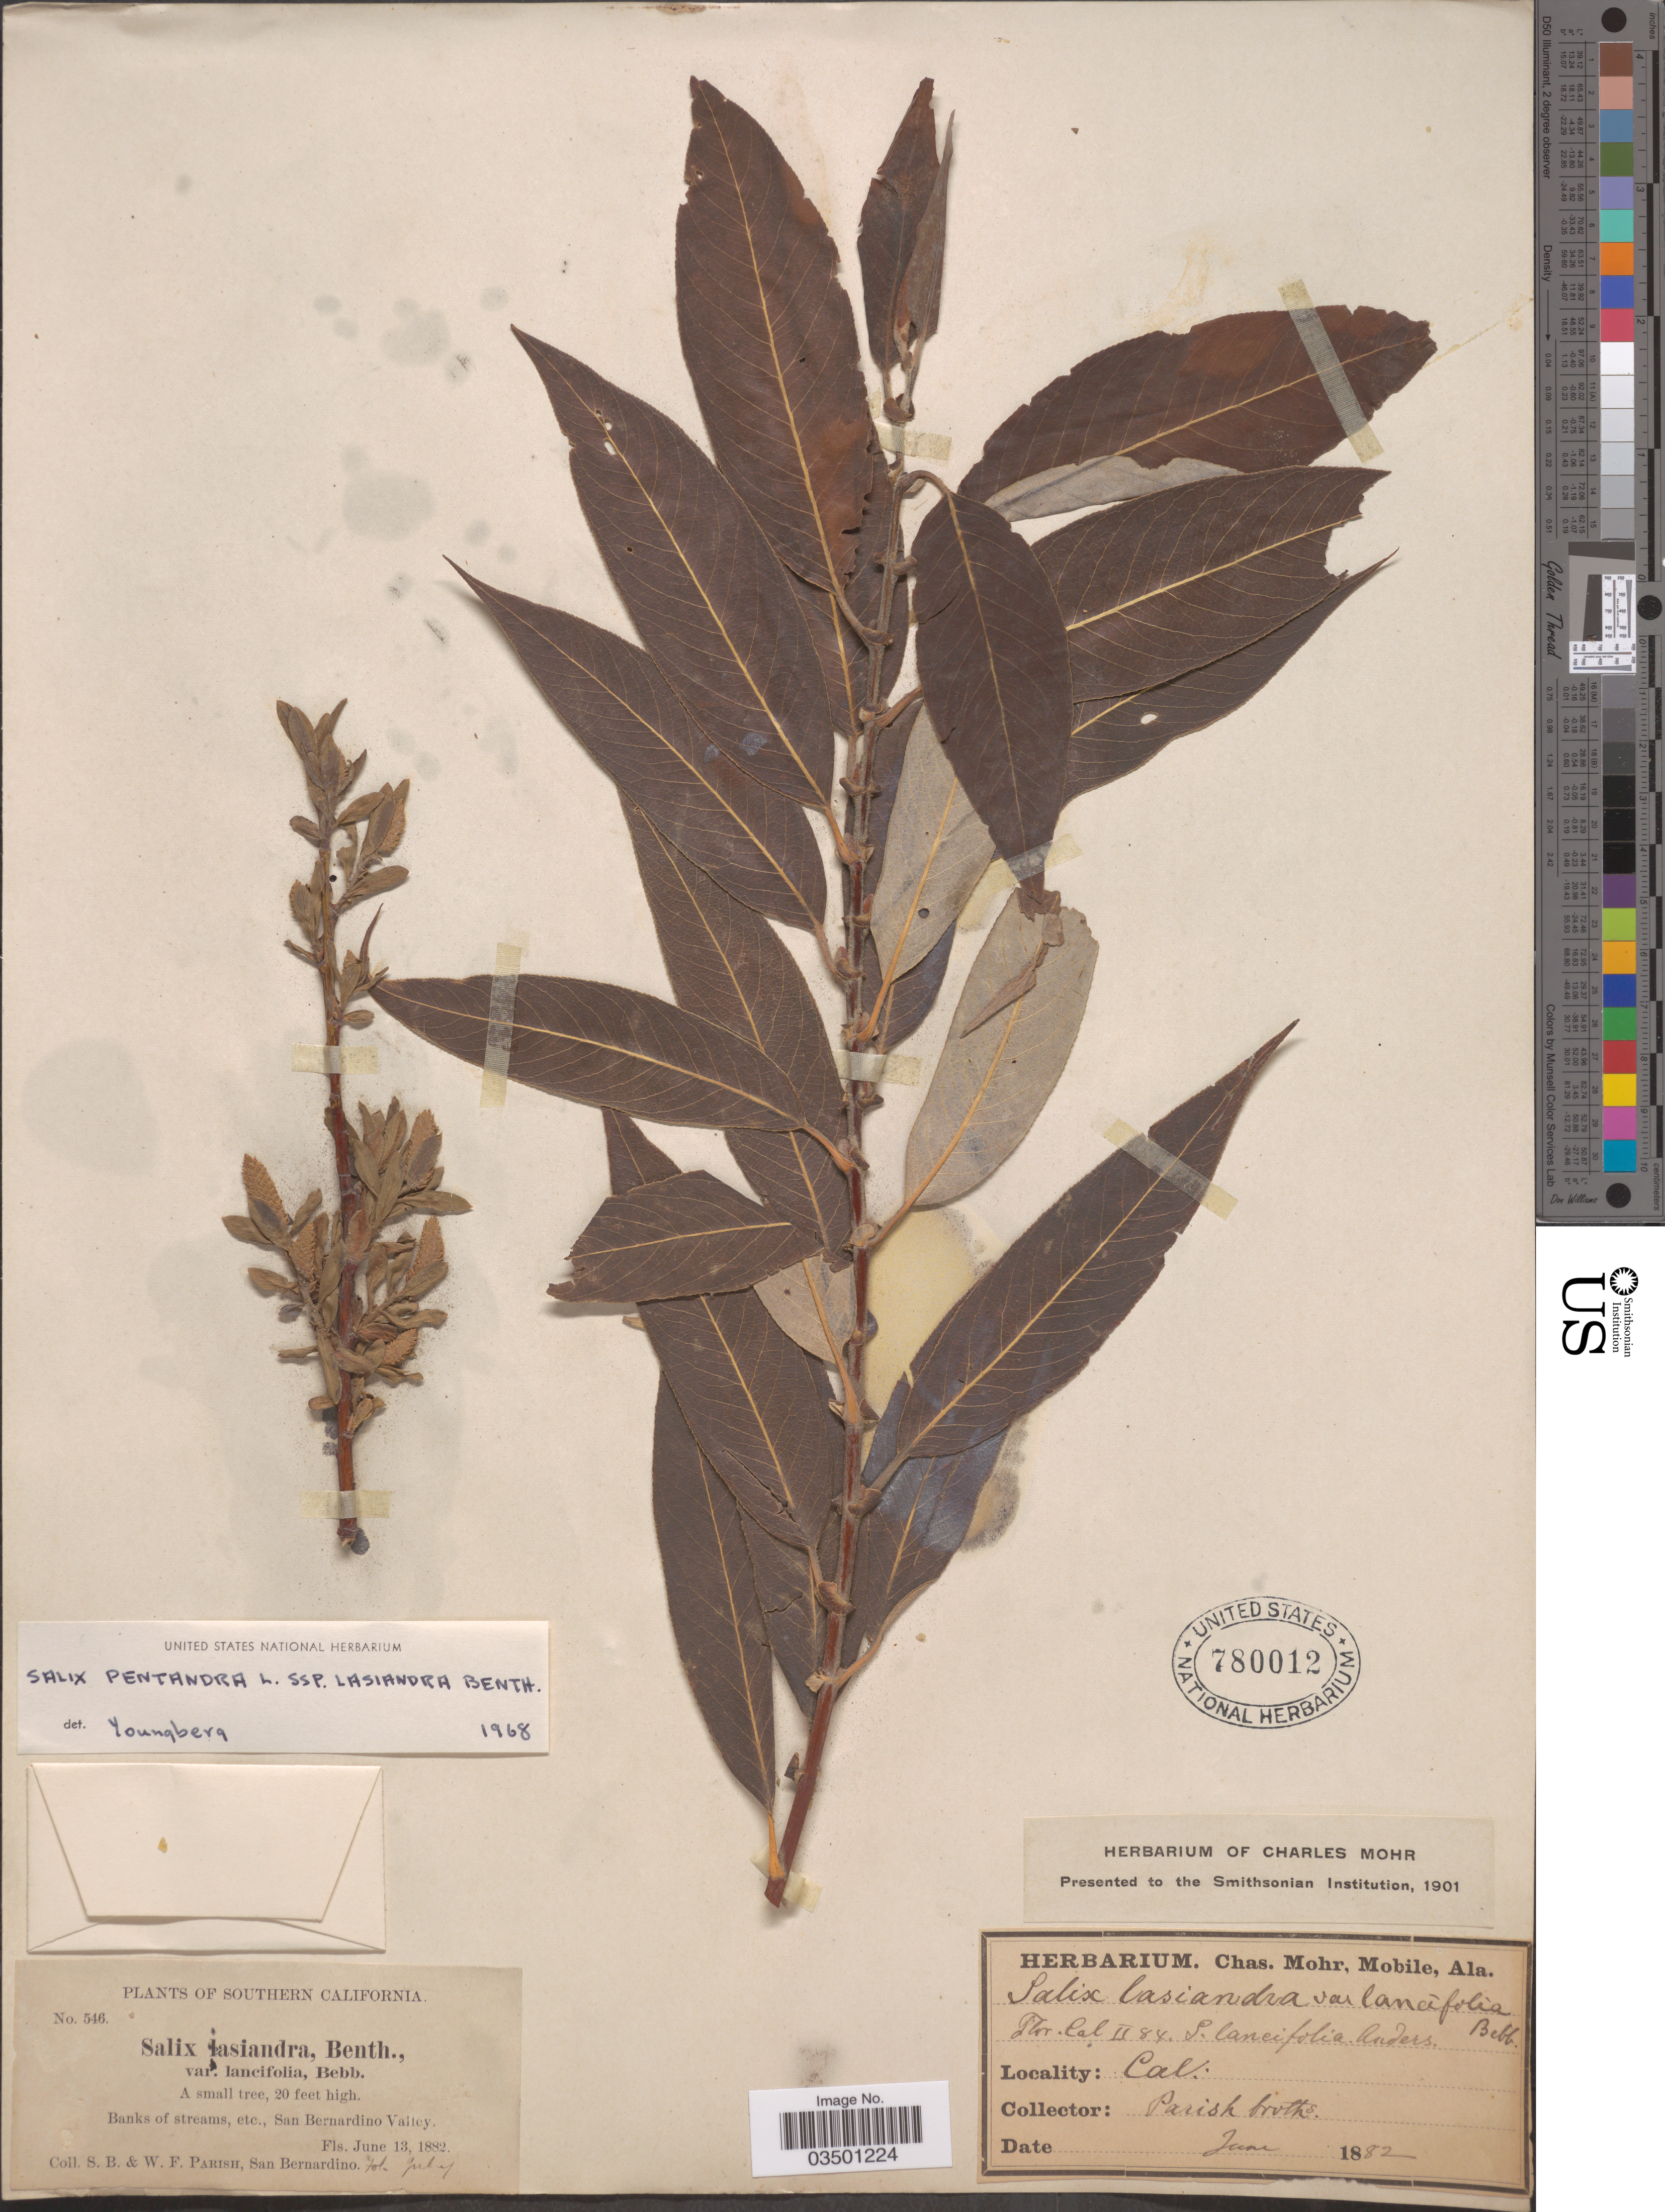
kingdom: Plantae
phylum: Tracheophyta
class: Magnoliopsida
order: Malpighiales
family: Salicaceae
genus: Salix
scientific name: Salix lasiandra var. lancifolia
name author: Bebb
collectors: S. B. Parish & W. F. Parish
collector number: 546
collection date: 1882-06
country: United States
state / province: California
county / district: San Bernardino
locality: Southern California. Banks of streams, etc., San Bernardino Valley.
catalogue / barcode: US 780012